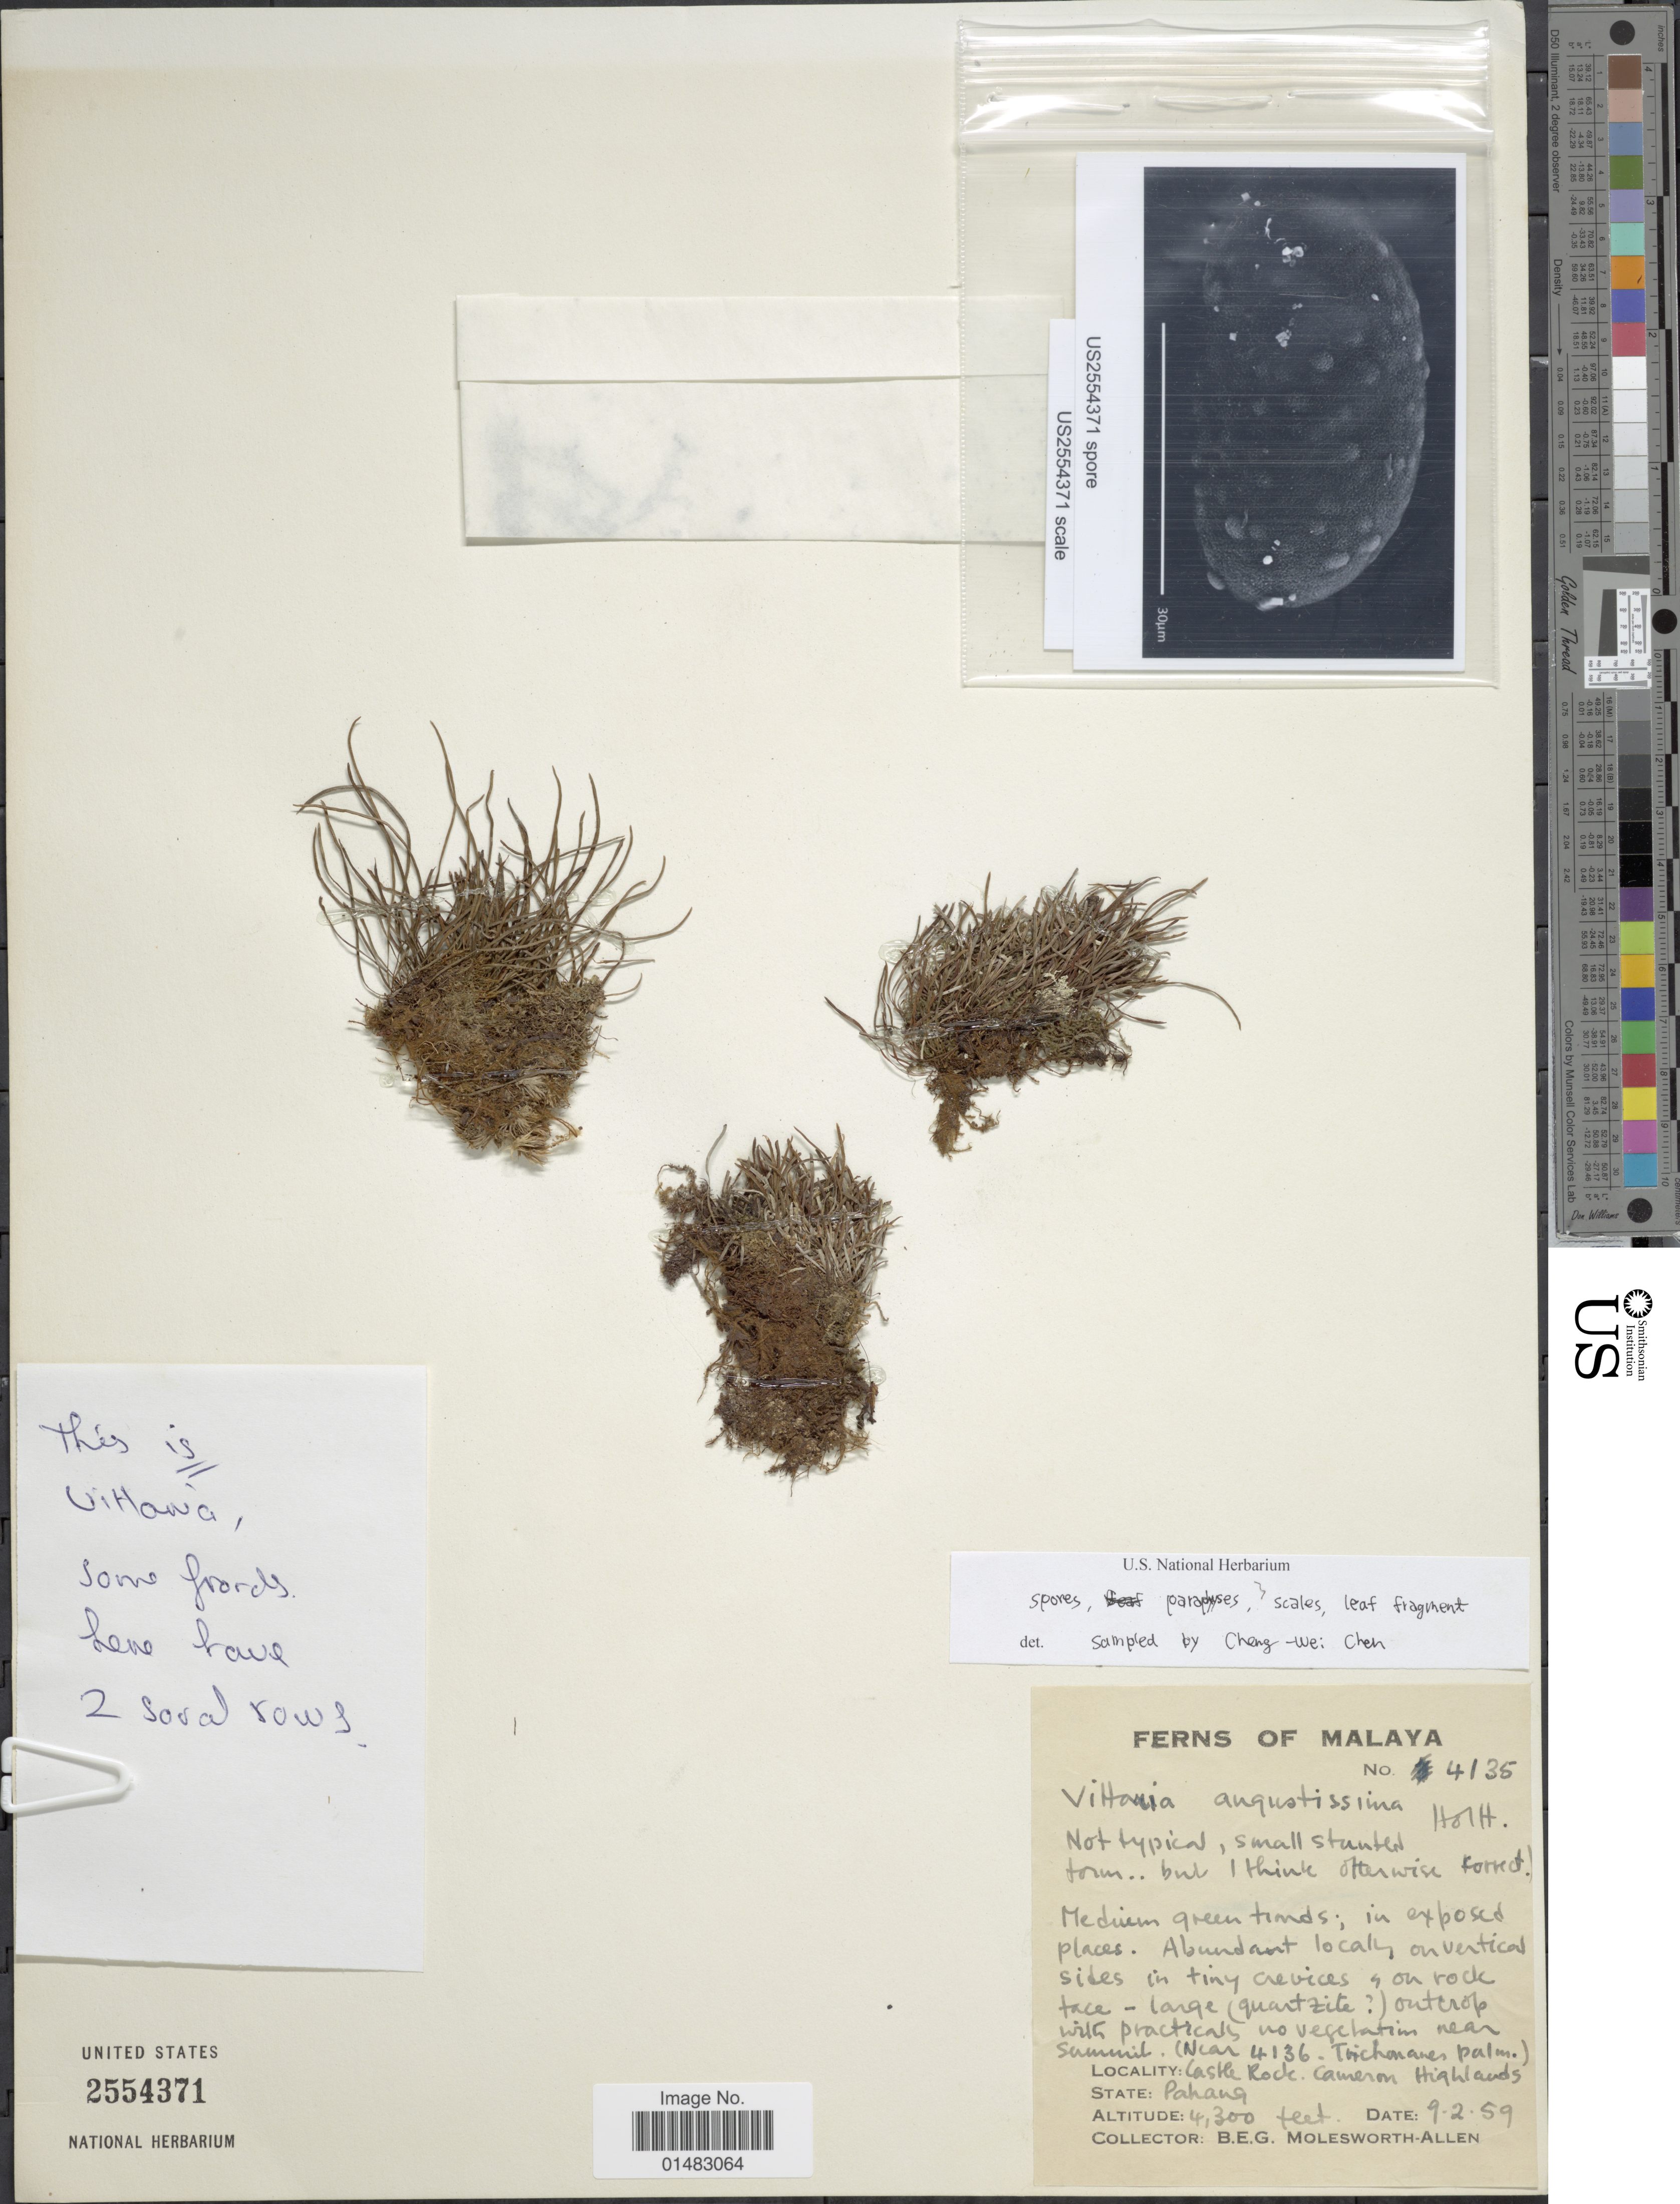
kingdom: Plantae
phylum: Tracheophyta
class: Polypodiopsida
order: Polypodiales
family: Pteridaceae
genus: Vaginularia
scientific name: Vaginularia angustissima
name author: (Brack.) Mett.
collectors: B. E. G. Molesworth-Allen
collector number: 4135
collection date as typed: Transcribed d/m/y: 9/2/59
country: Malaysia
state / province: Pahang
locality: Caslte Rock, Cameron Highlands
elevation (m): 1311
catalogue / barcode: US 2554371